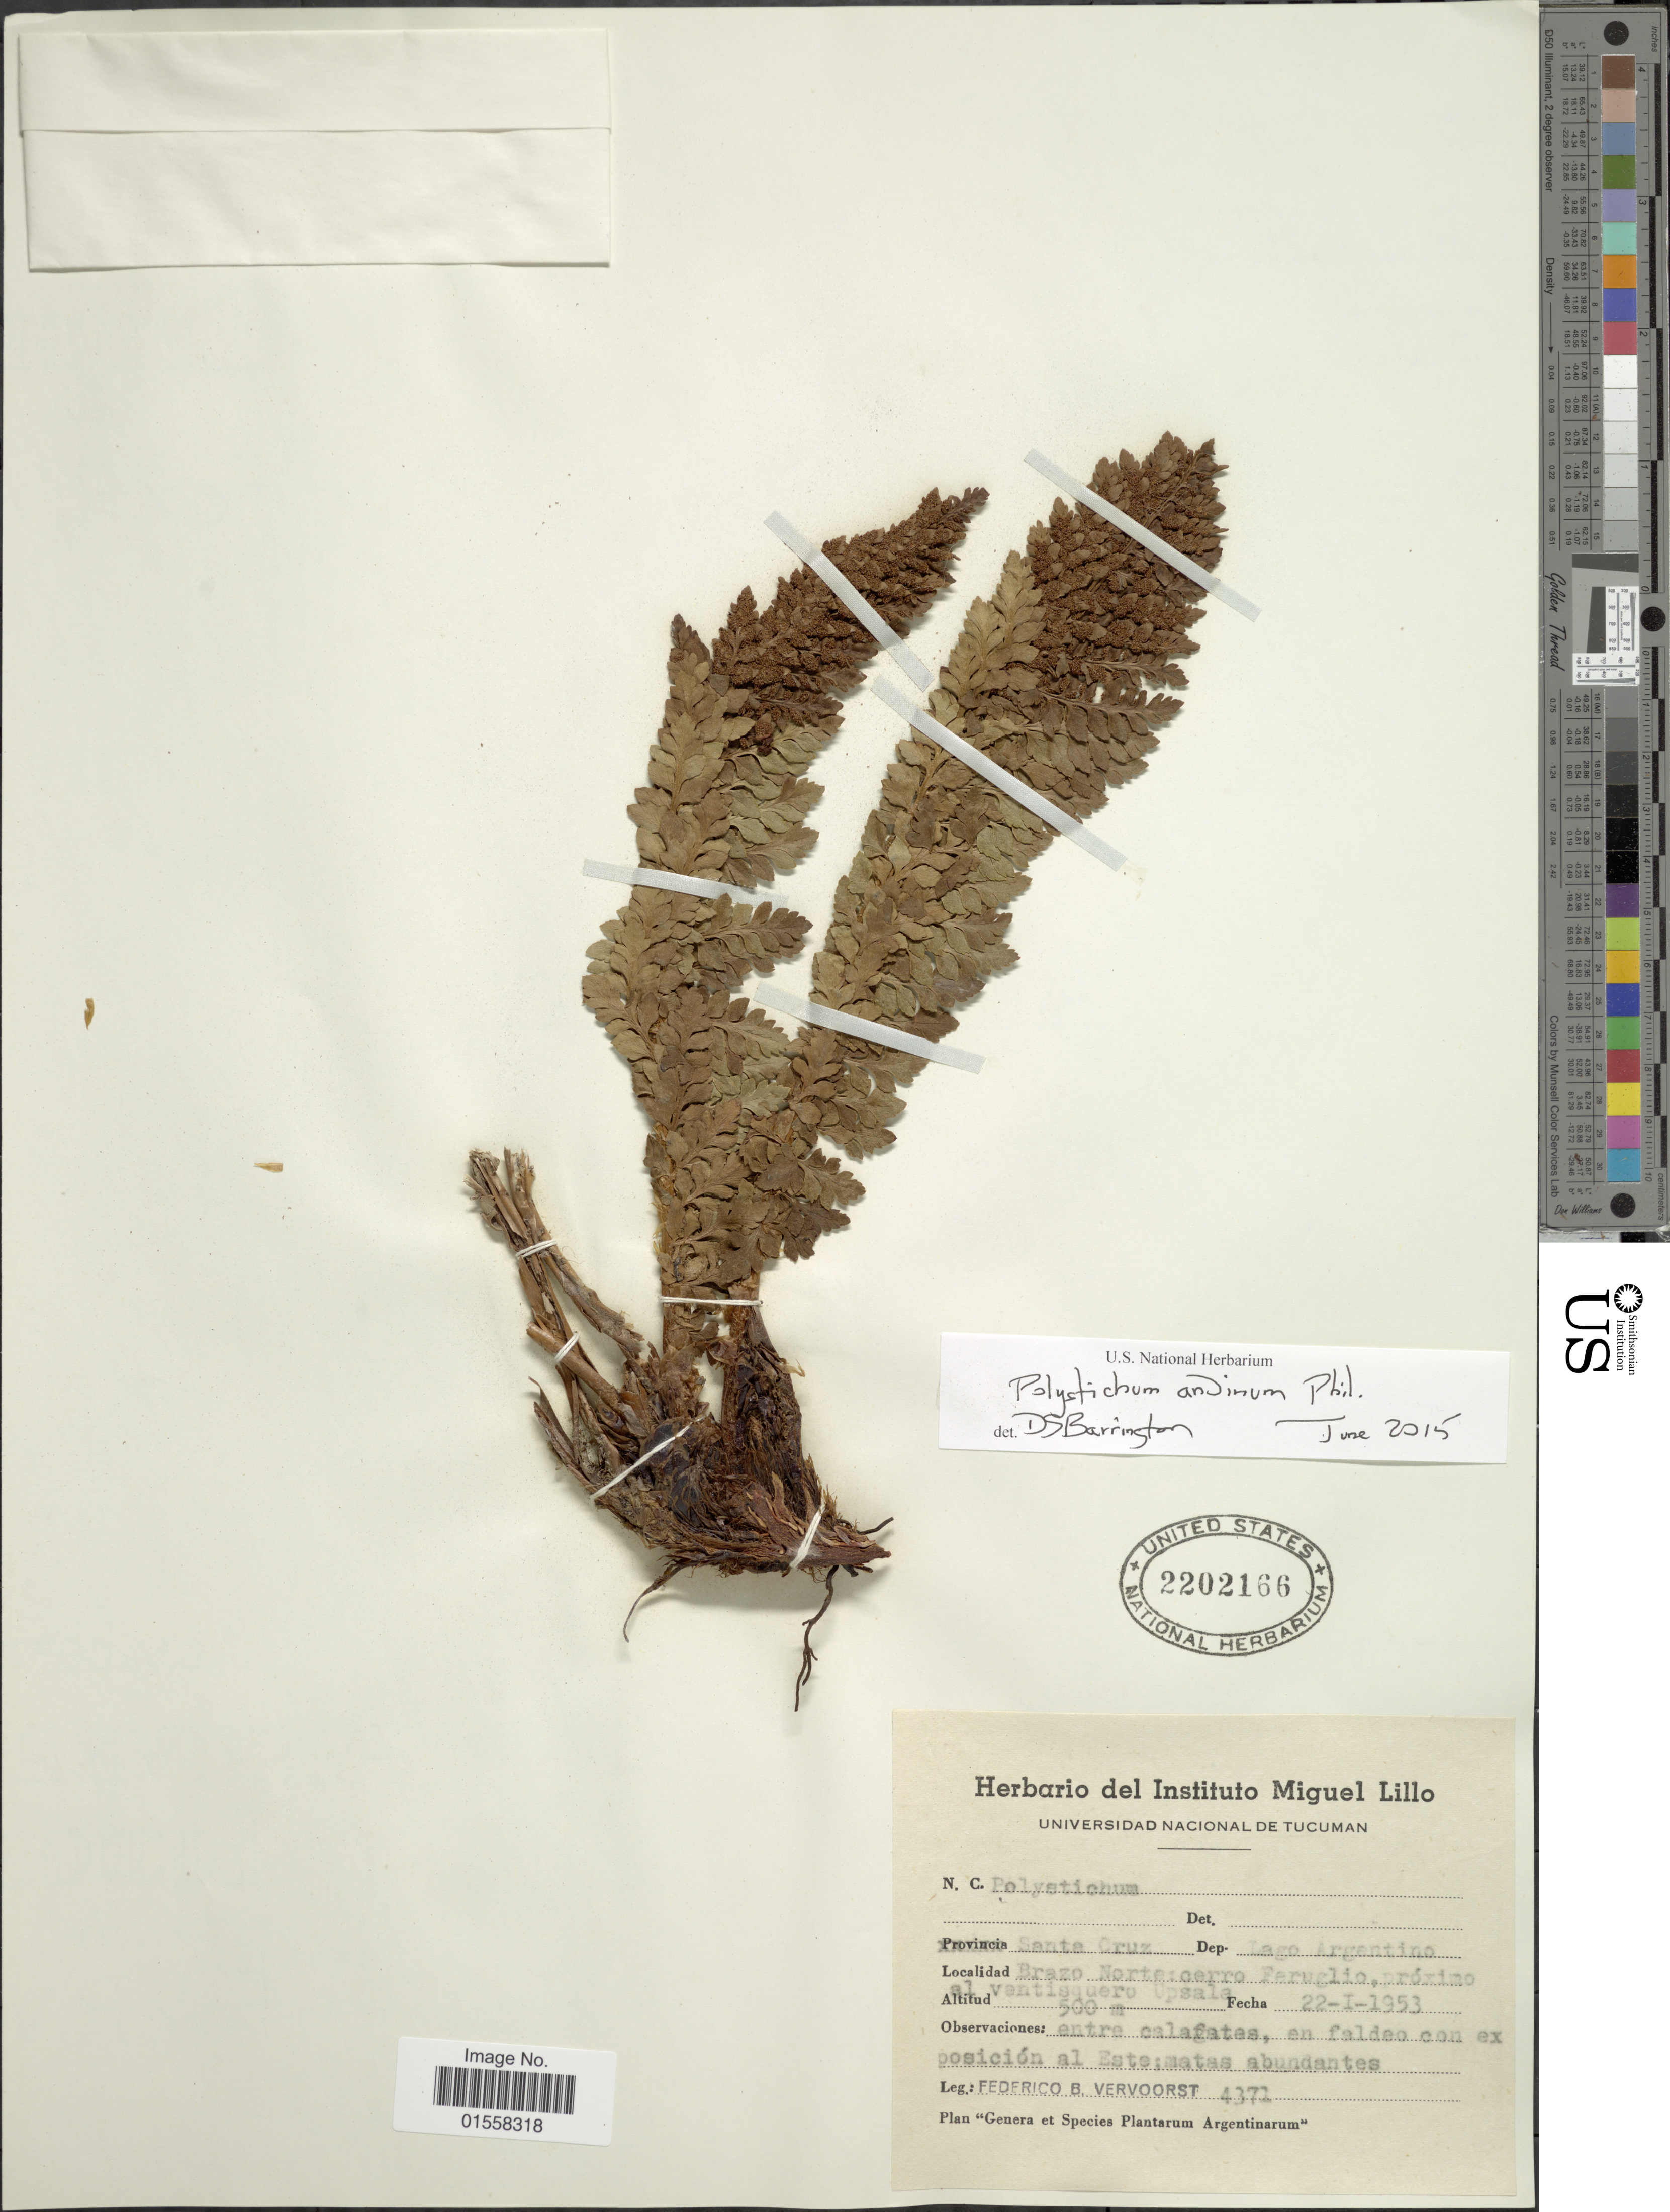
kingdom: Plantae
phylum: Tracheophyta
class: Polypodiopsida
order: Polypodiales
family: Dryopteridaceae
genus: Polystichum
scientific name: Polystichum andinum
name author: Phil.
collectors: F. B. Vervoorst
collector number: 4371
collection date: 1953-01-22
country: Argentina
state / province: Santa Cruz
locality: Santa Cruz, Dep. Lago Argentino, Brazo Norte: cerro feruglio, proximo al ventisquero Upsala.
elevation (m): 500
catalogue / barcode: US 2202166